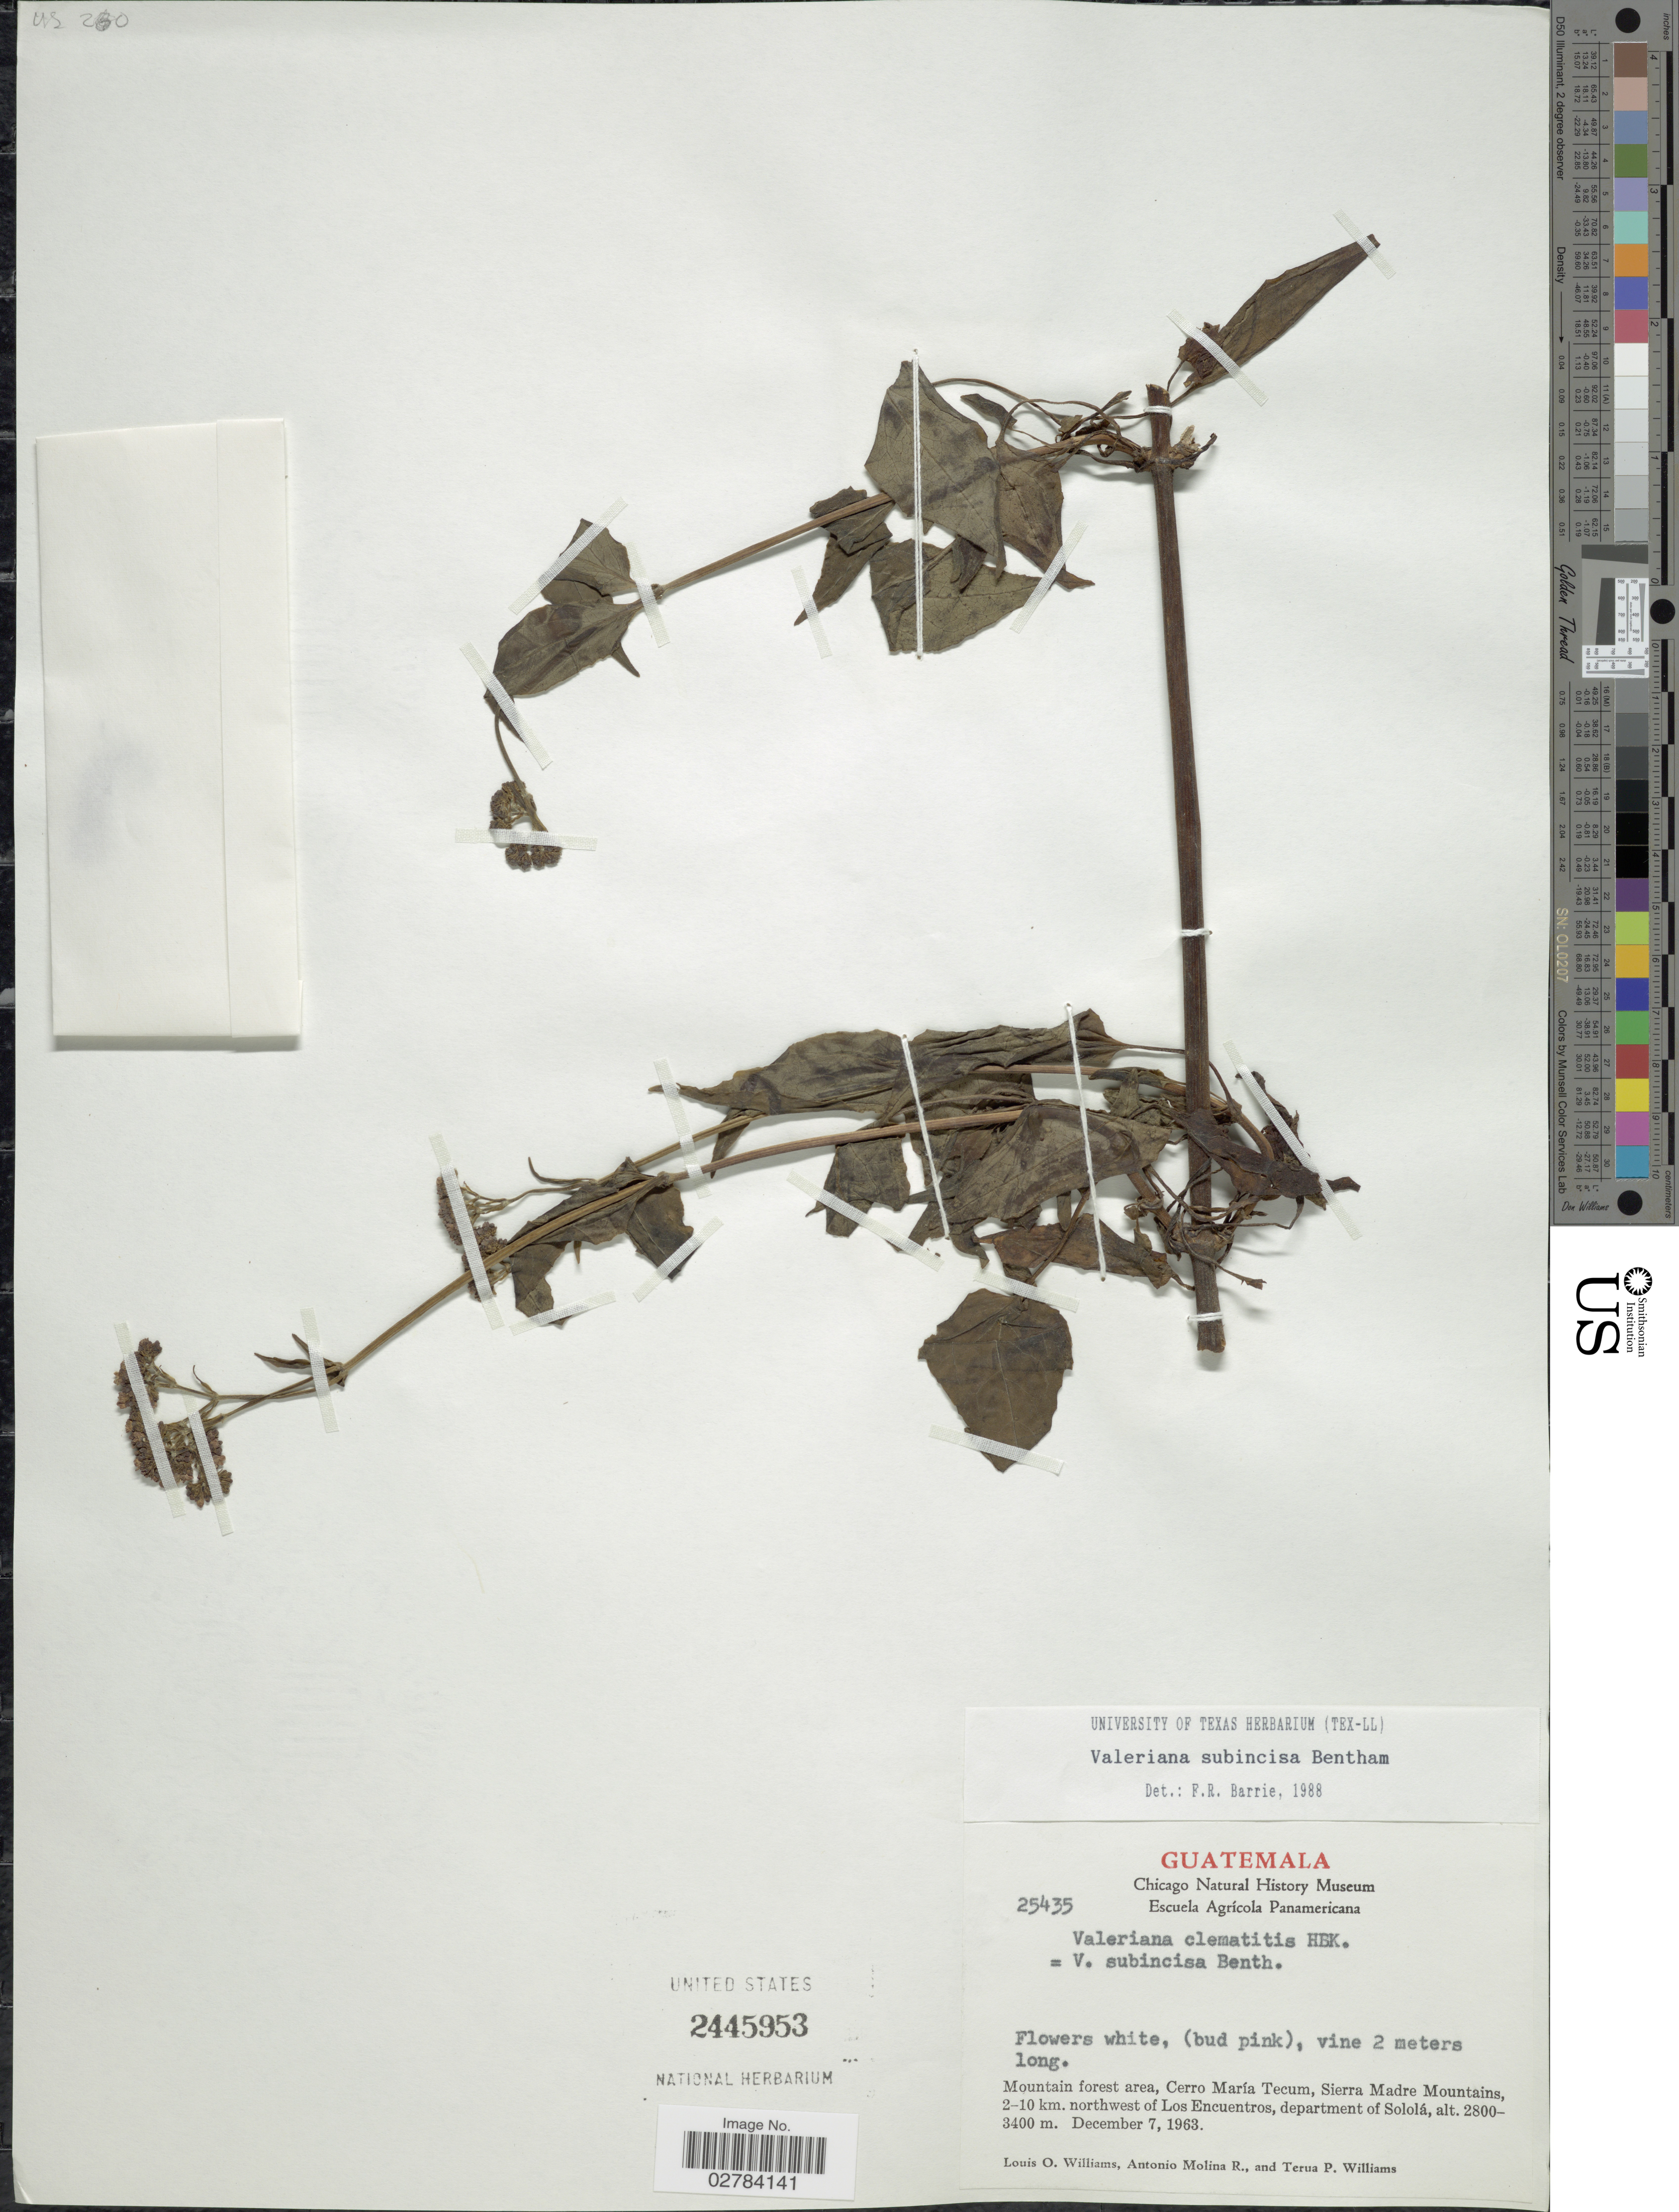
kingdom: Plantae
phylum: Tracheophyta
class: Magnoliopsida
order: Dipsacales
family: Caprifoliaceae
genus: Valeriana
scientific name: Valeriana subincisa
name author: Benth.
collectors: L. O. Williams, A. Molina R. & T. Williams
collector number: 25435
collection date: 1963-12-07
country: Guatemala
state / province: Sololá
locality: Mountain forest area, Cerro María Tecum, Sierra Madre Mountains, 2-10 km. northwest of Los Encuentros, department of Sololá.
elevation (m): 2800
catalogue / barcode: US 2445953